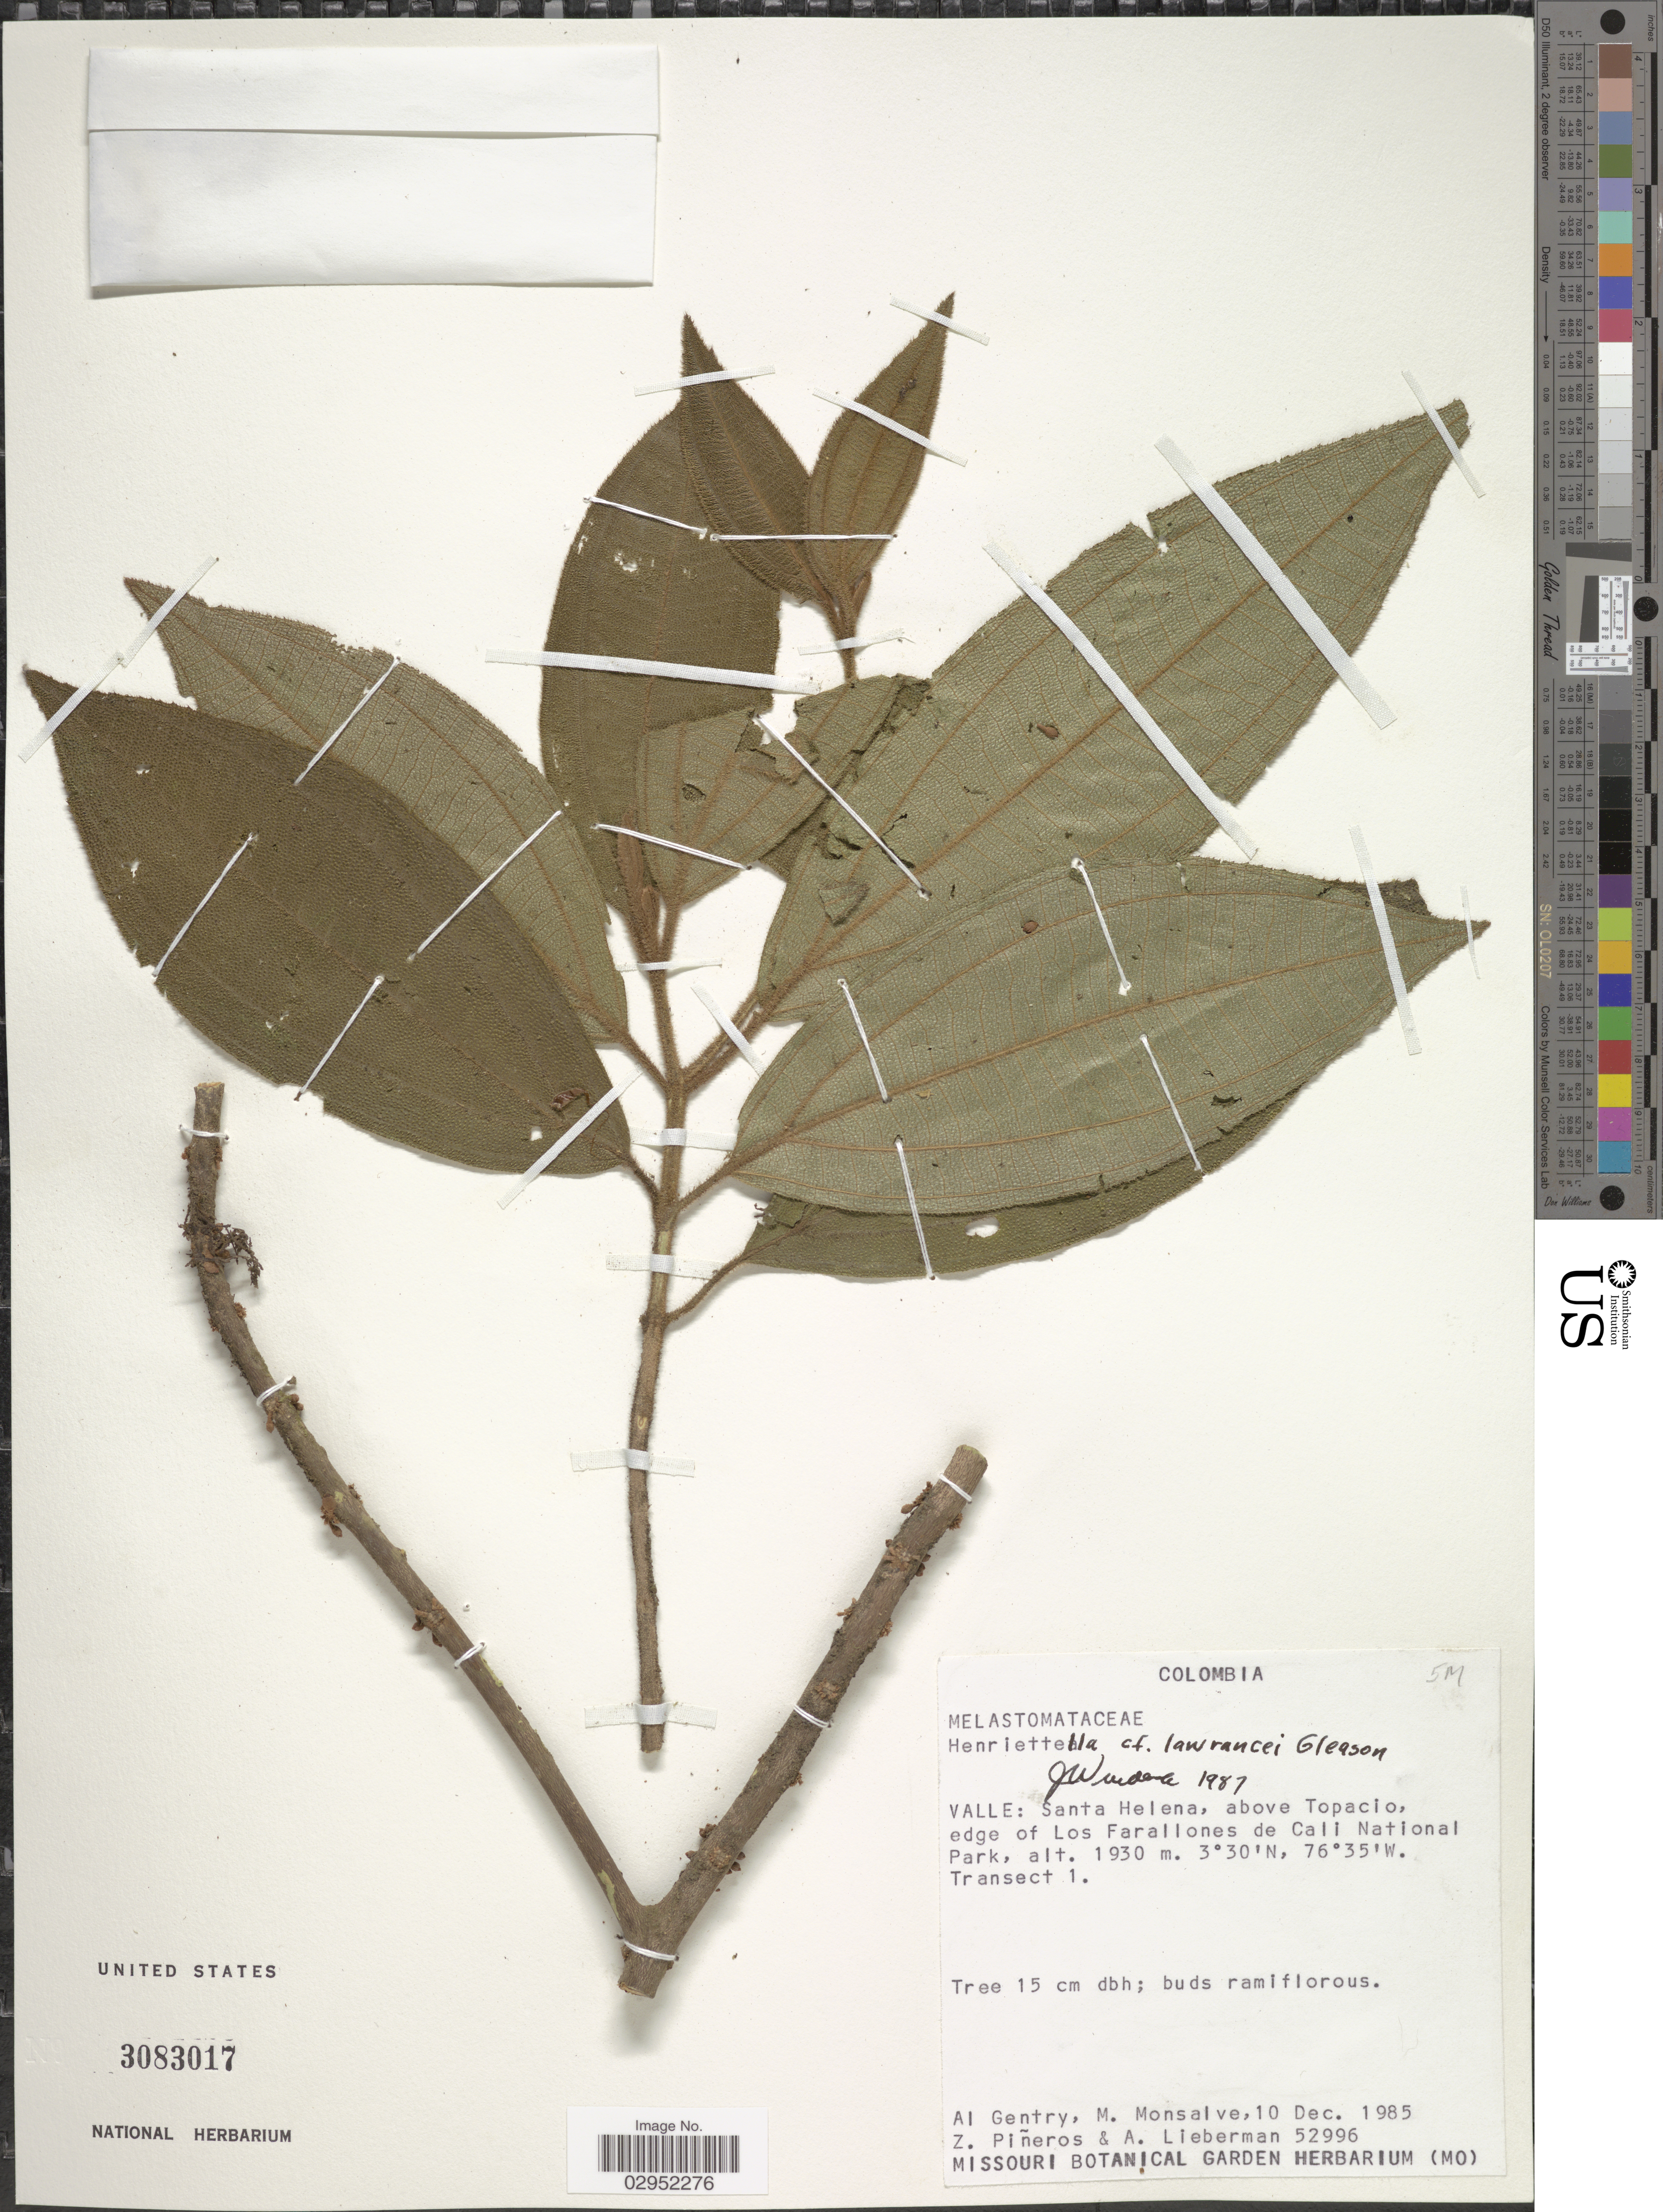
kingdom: Plantae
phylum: Tracheophyta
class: Magnoliopsida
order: Myrtales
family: Melastomataceae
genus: Henriettea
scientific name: Henriettea lawrancei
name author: (Gleason) Penneys et al.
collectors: A. H. Gentry, M. Monsalve, Z. Piñeros & A. Lieberman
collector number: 52966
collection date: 1985-12-10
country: Colombia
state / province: Valle del Cauca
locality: Valle: Santa Helena, above Topacio, edge of Los Farallones de Cali National Park. Transect 1.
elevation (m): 1930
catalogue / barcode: US 3083017